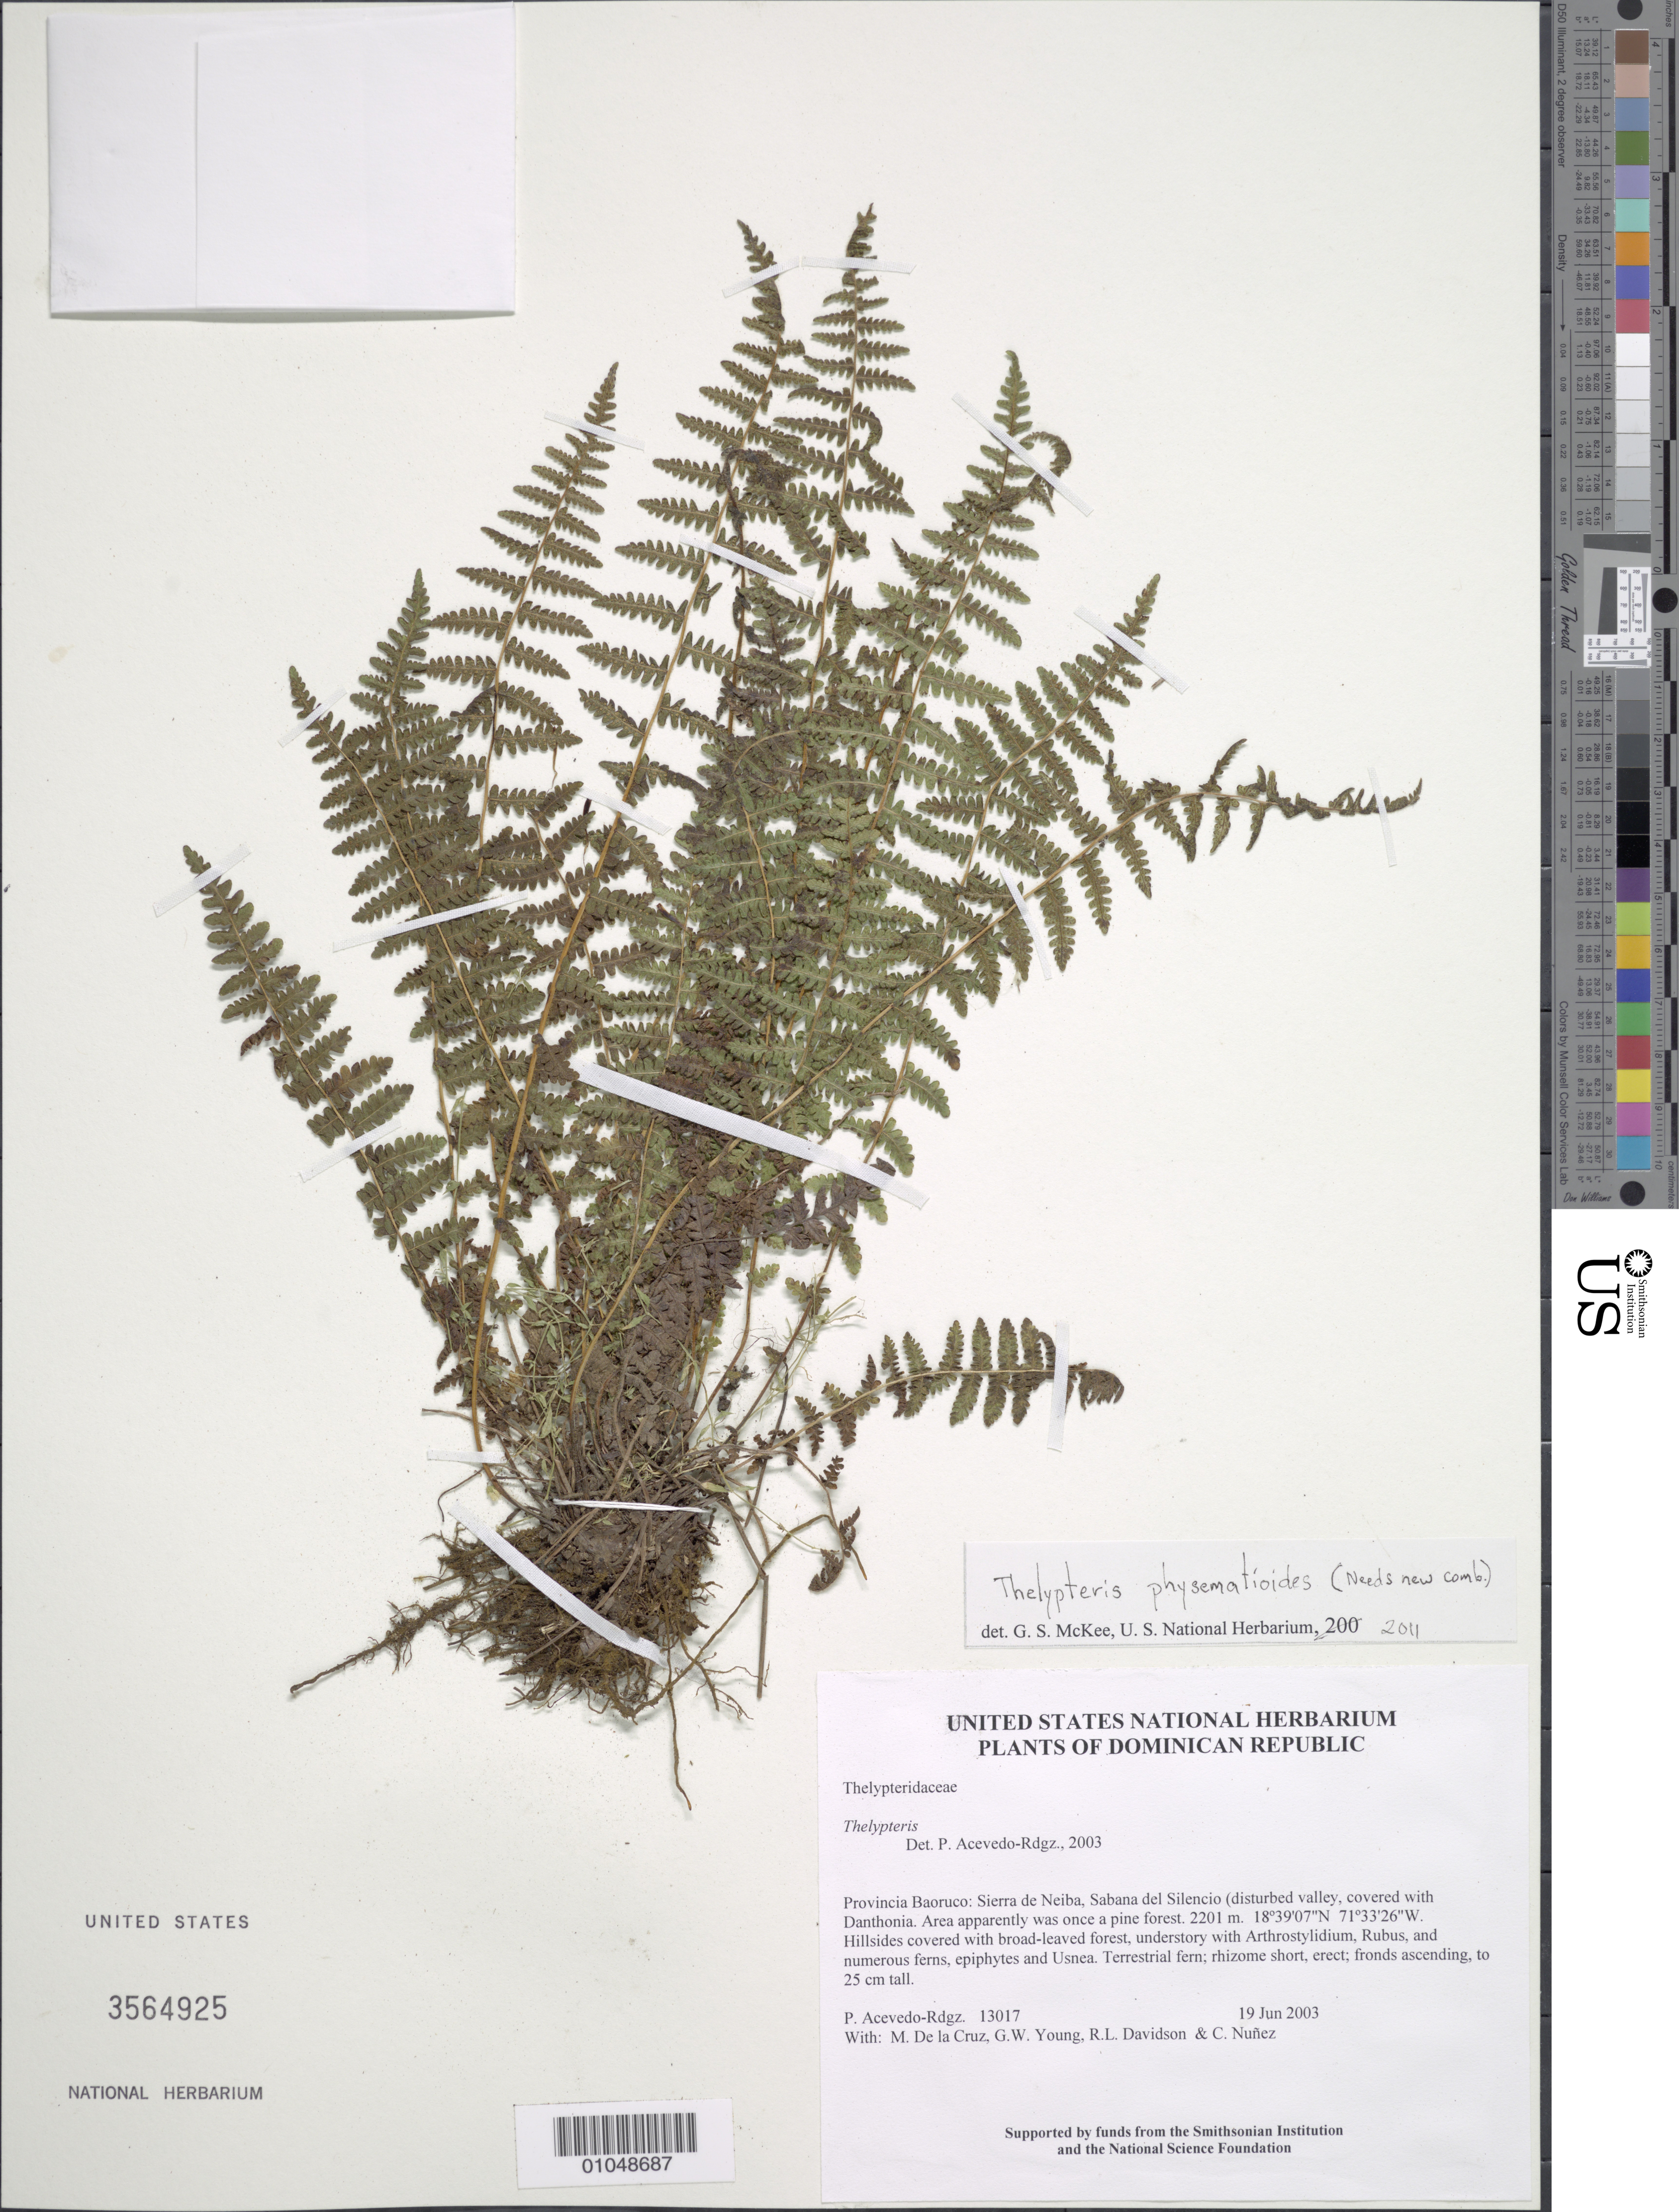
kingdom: Plantae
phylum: Tracheophyta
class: Polypodiopsida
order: Polypodiales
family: Thelypteridaceae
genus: Amauropelta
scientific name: Amauropelta physematioides (Kuhn & C. Chr.) comb. nov., ined 2015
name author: (Kuhn & C. Chr.)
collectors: P. Acevedo-Rodr., M. de la Cruz, J. Rawlins, G. Young, R. Davidson & C. Nunez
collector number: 13017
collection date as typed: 19 Jun 2003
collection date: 2003-06-19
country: Dominican Republic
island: Hispaniola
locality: Provincia Baoruco: Sierra de Neiba, Sabana del Silencio (disturbed valley, covered with Danthonia. Area apparently was once a pine forest.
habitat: Hillsides covered with broad-leaved forest, understory with Arthrostylidium, Rubus, and numerous ferns, epiphytes and Usnea.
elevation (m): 2201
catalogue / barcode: US 3564925